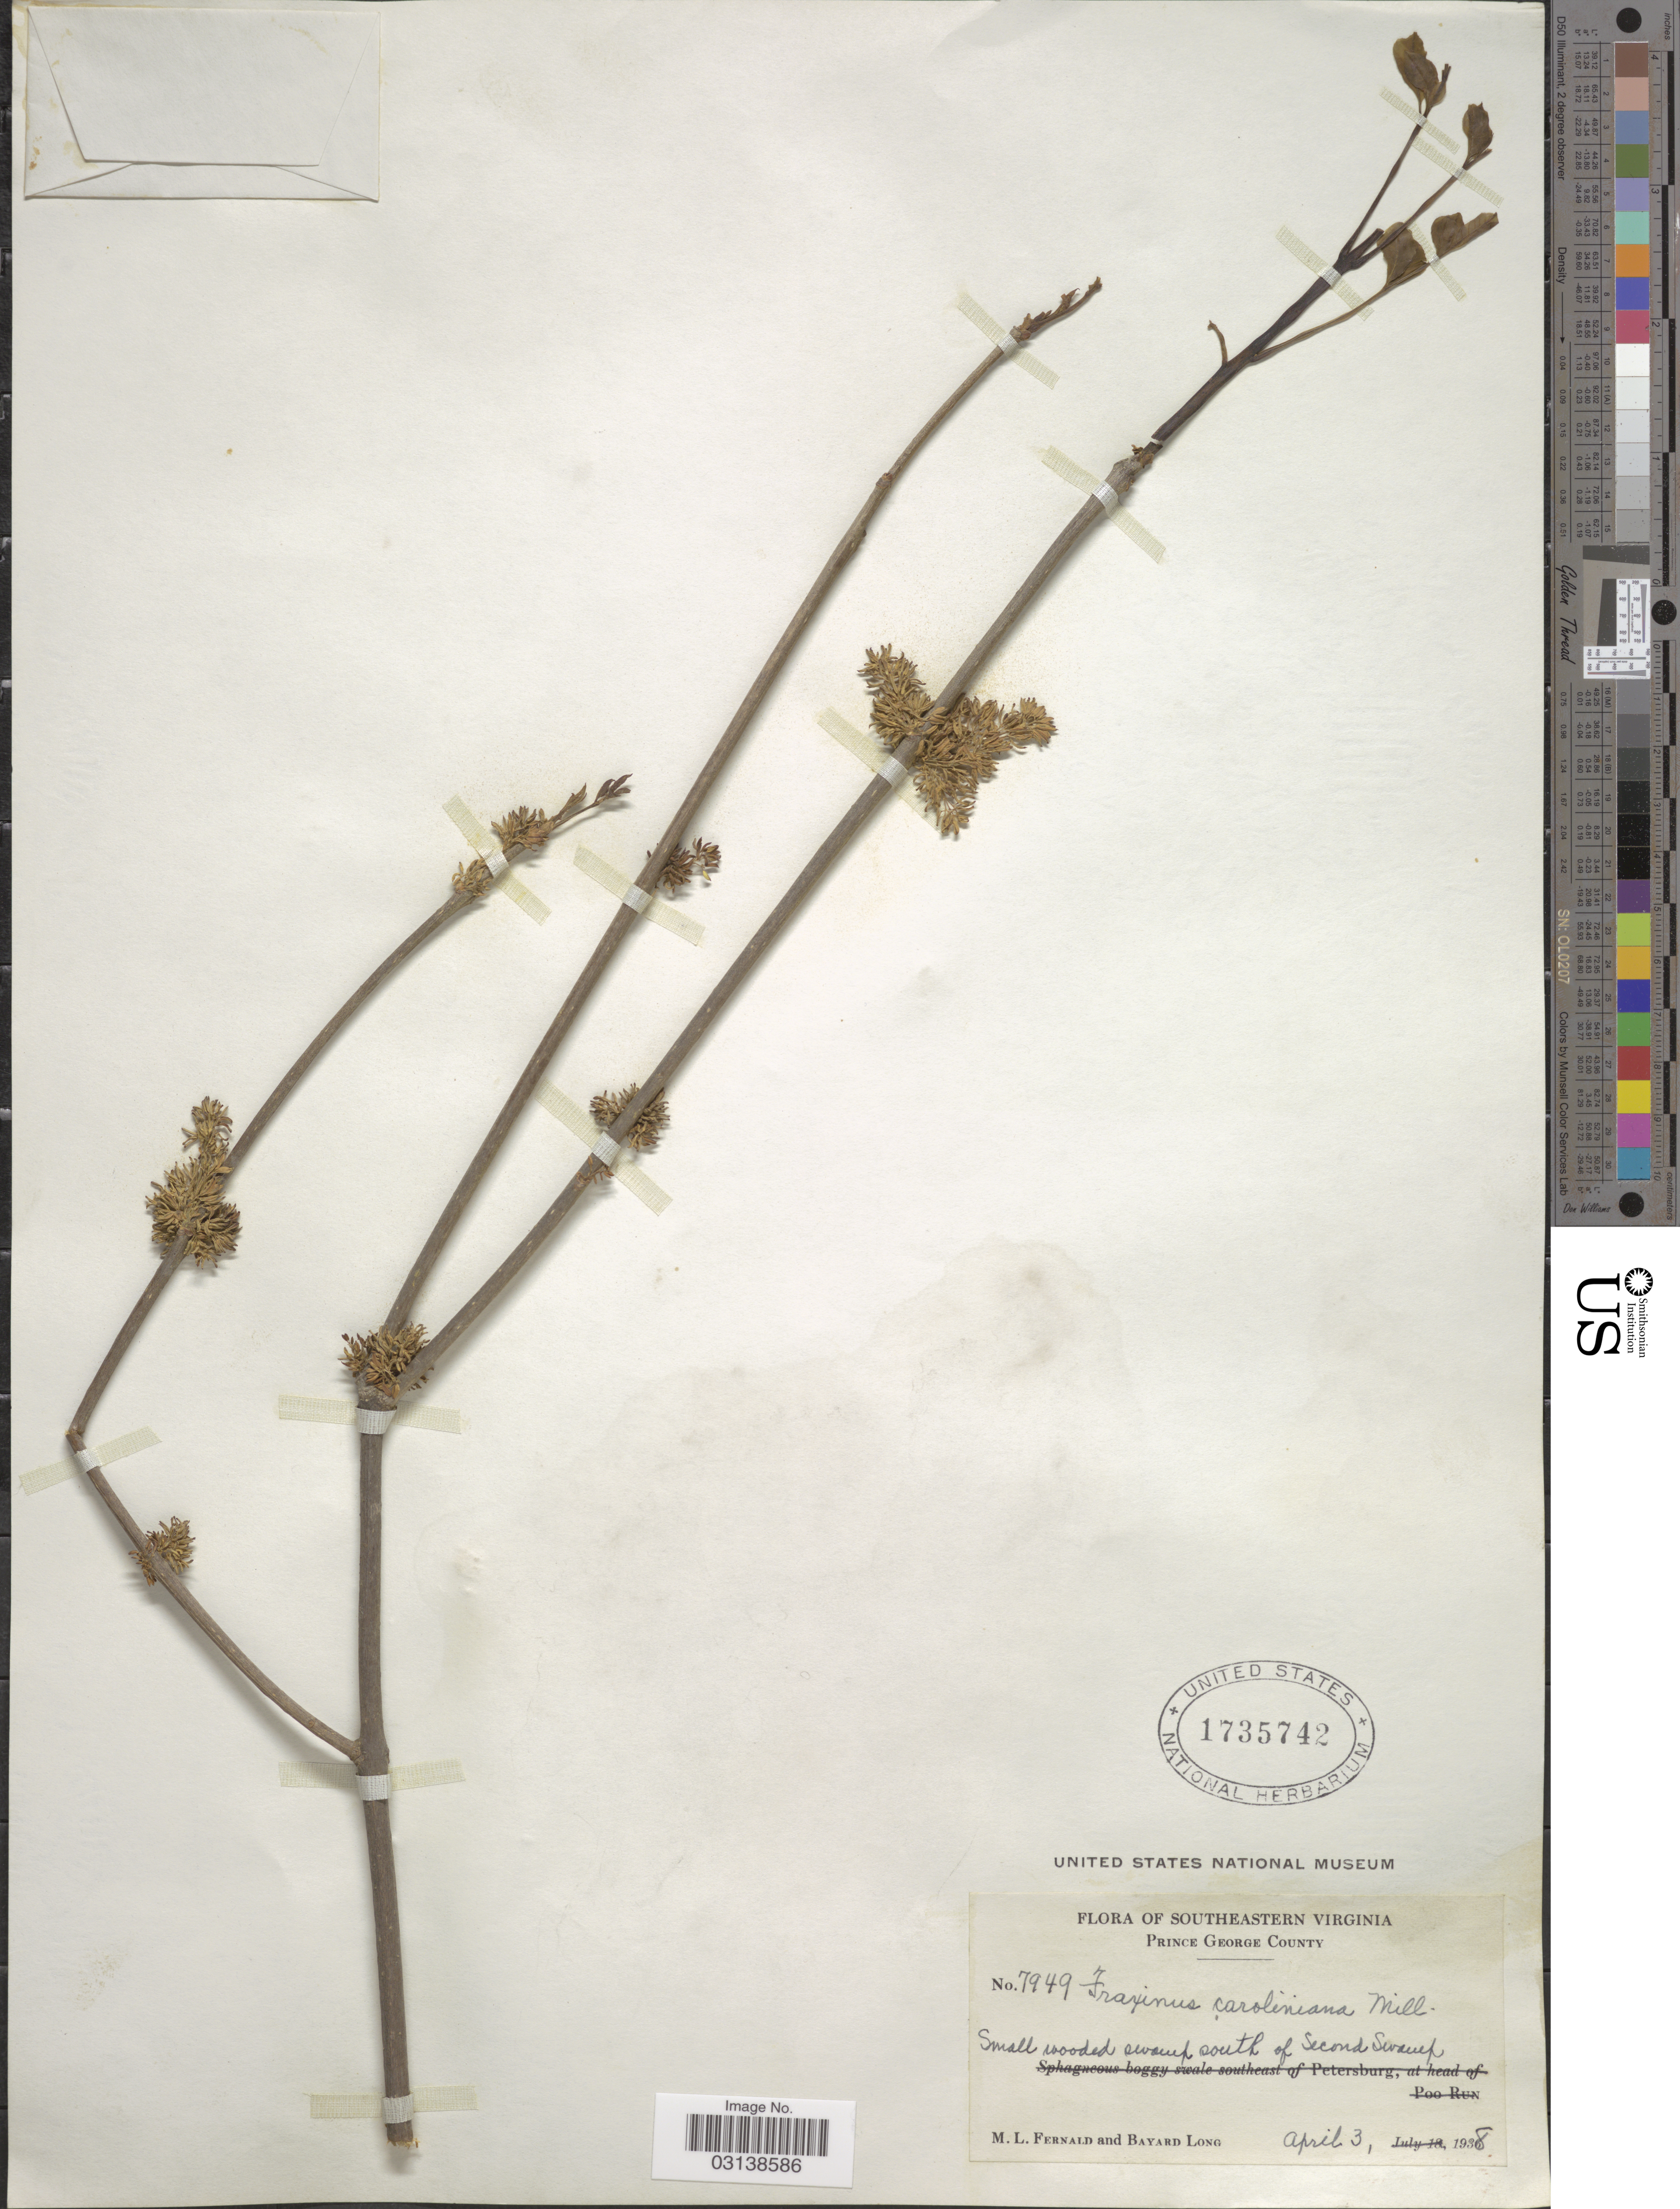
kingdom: Plantae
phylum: Tracheophyta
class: Magnoliopsida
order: Lamiales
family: Oleaceae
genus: Fraxinus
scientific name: Fraxinus caroliniana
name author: Mill.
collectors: M. L. Fernald & B. Long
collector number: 7949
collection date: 1938-04-03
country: United States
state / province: Virginia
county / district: Prince George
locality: Southeastern Virginia, Prince George County, Small wooded swamp south of Second Swamp.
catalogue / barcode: US 1735742